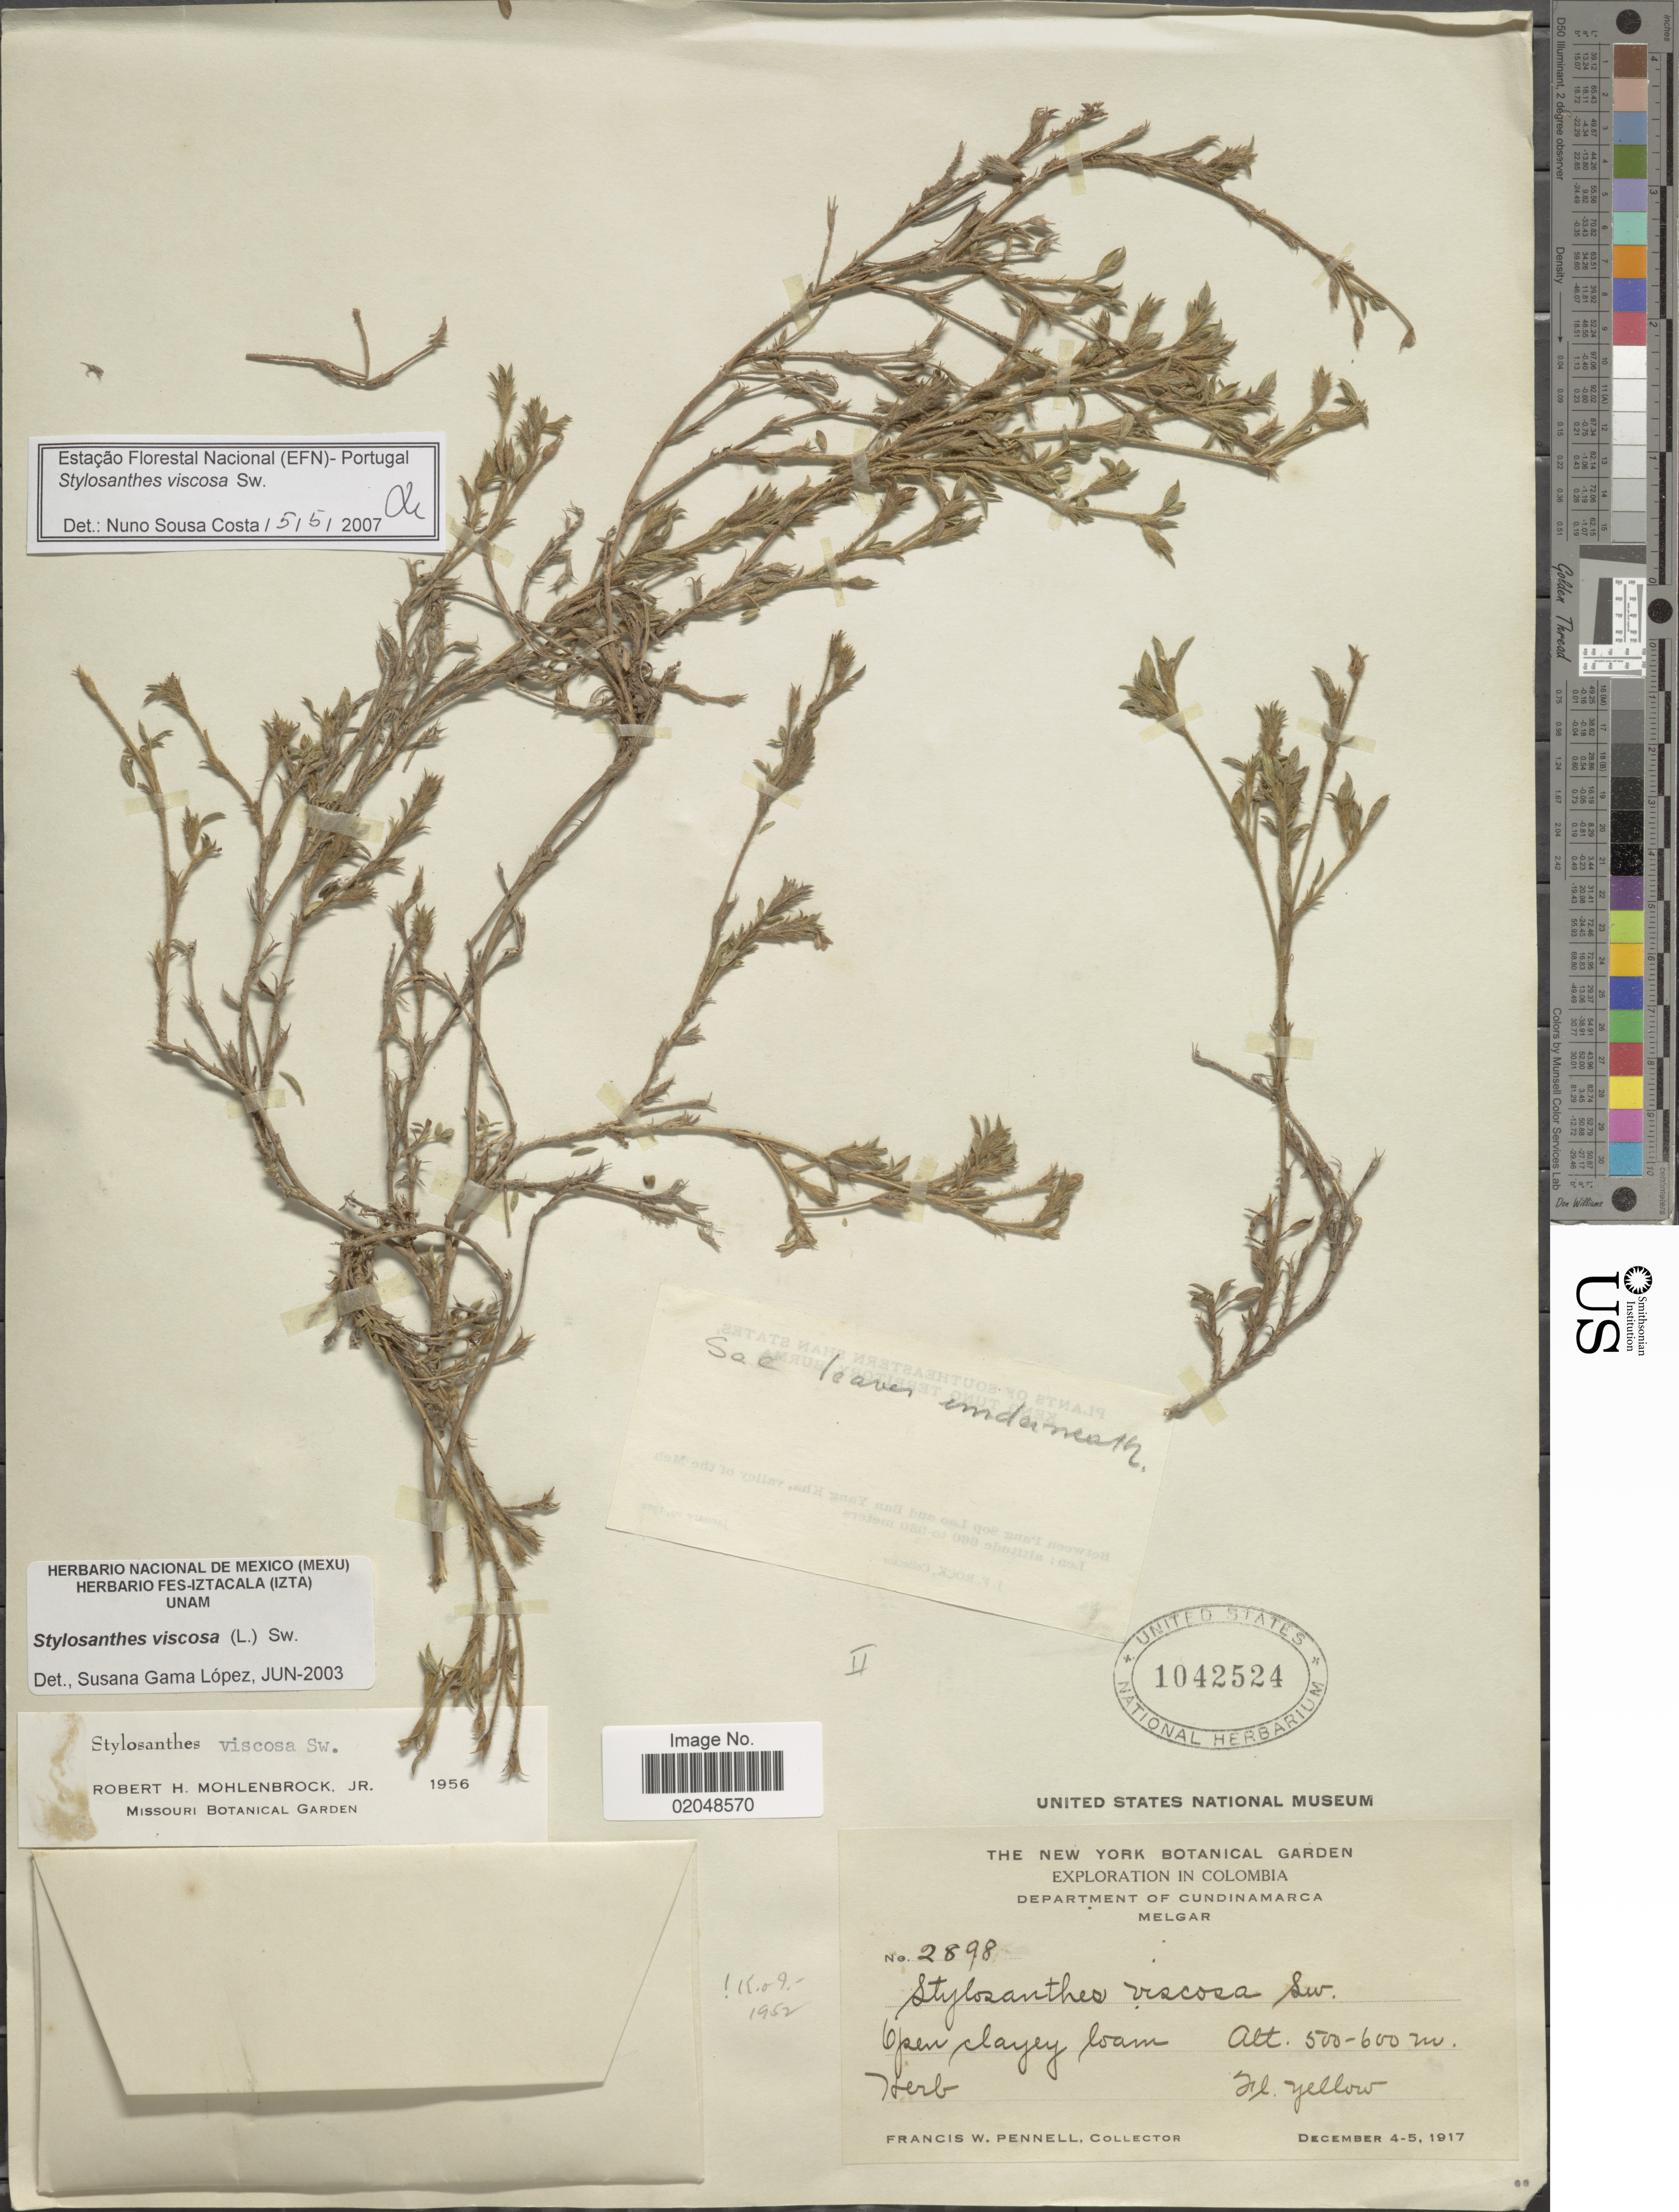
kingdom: Plantae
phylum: Tracheophyta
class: Magnoliopsida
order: Fabales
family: Fabaceae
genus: Stylosanthes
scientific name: Stylosanthes viscosa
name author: Sw.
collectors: F. W. Pennell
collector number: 2898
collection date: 1917-12-04/1917-12-05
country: Colombia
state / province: Cundinamarca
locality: Melgar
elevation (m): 500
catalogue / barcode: US 1042524